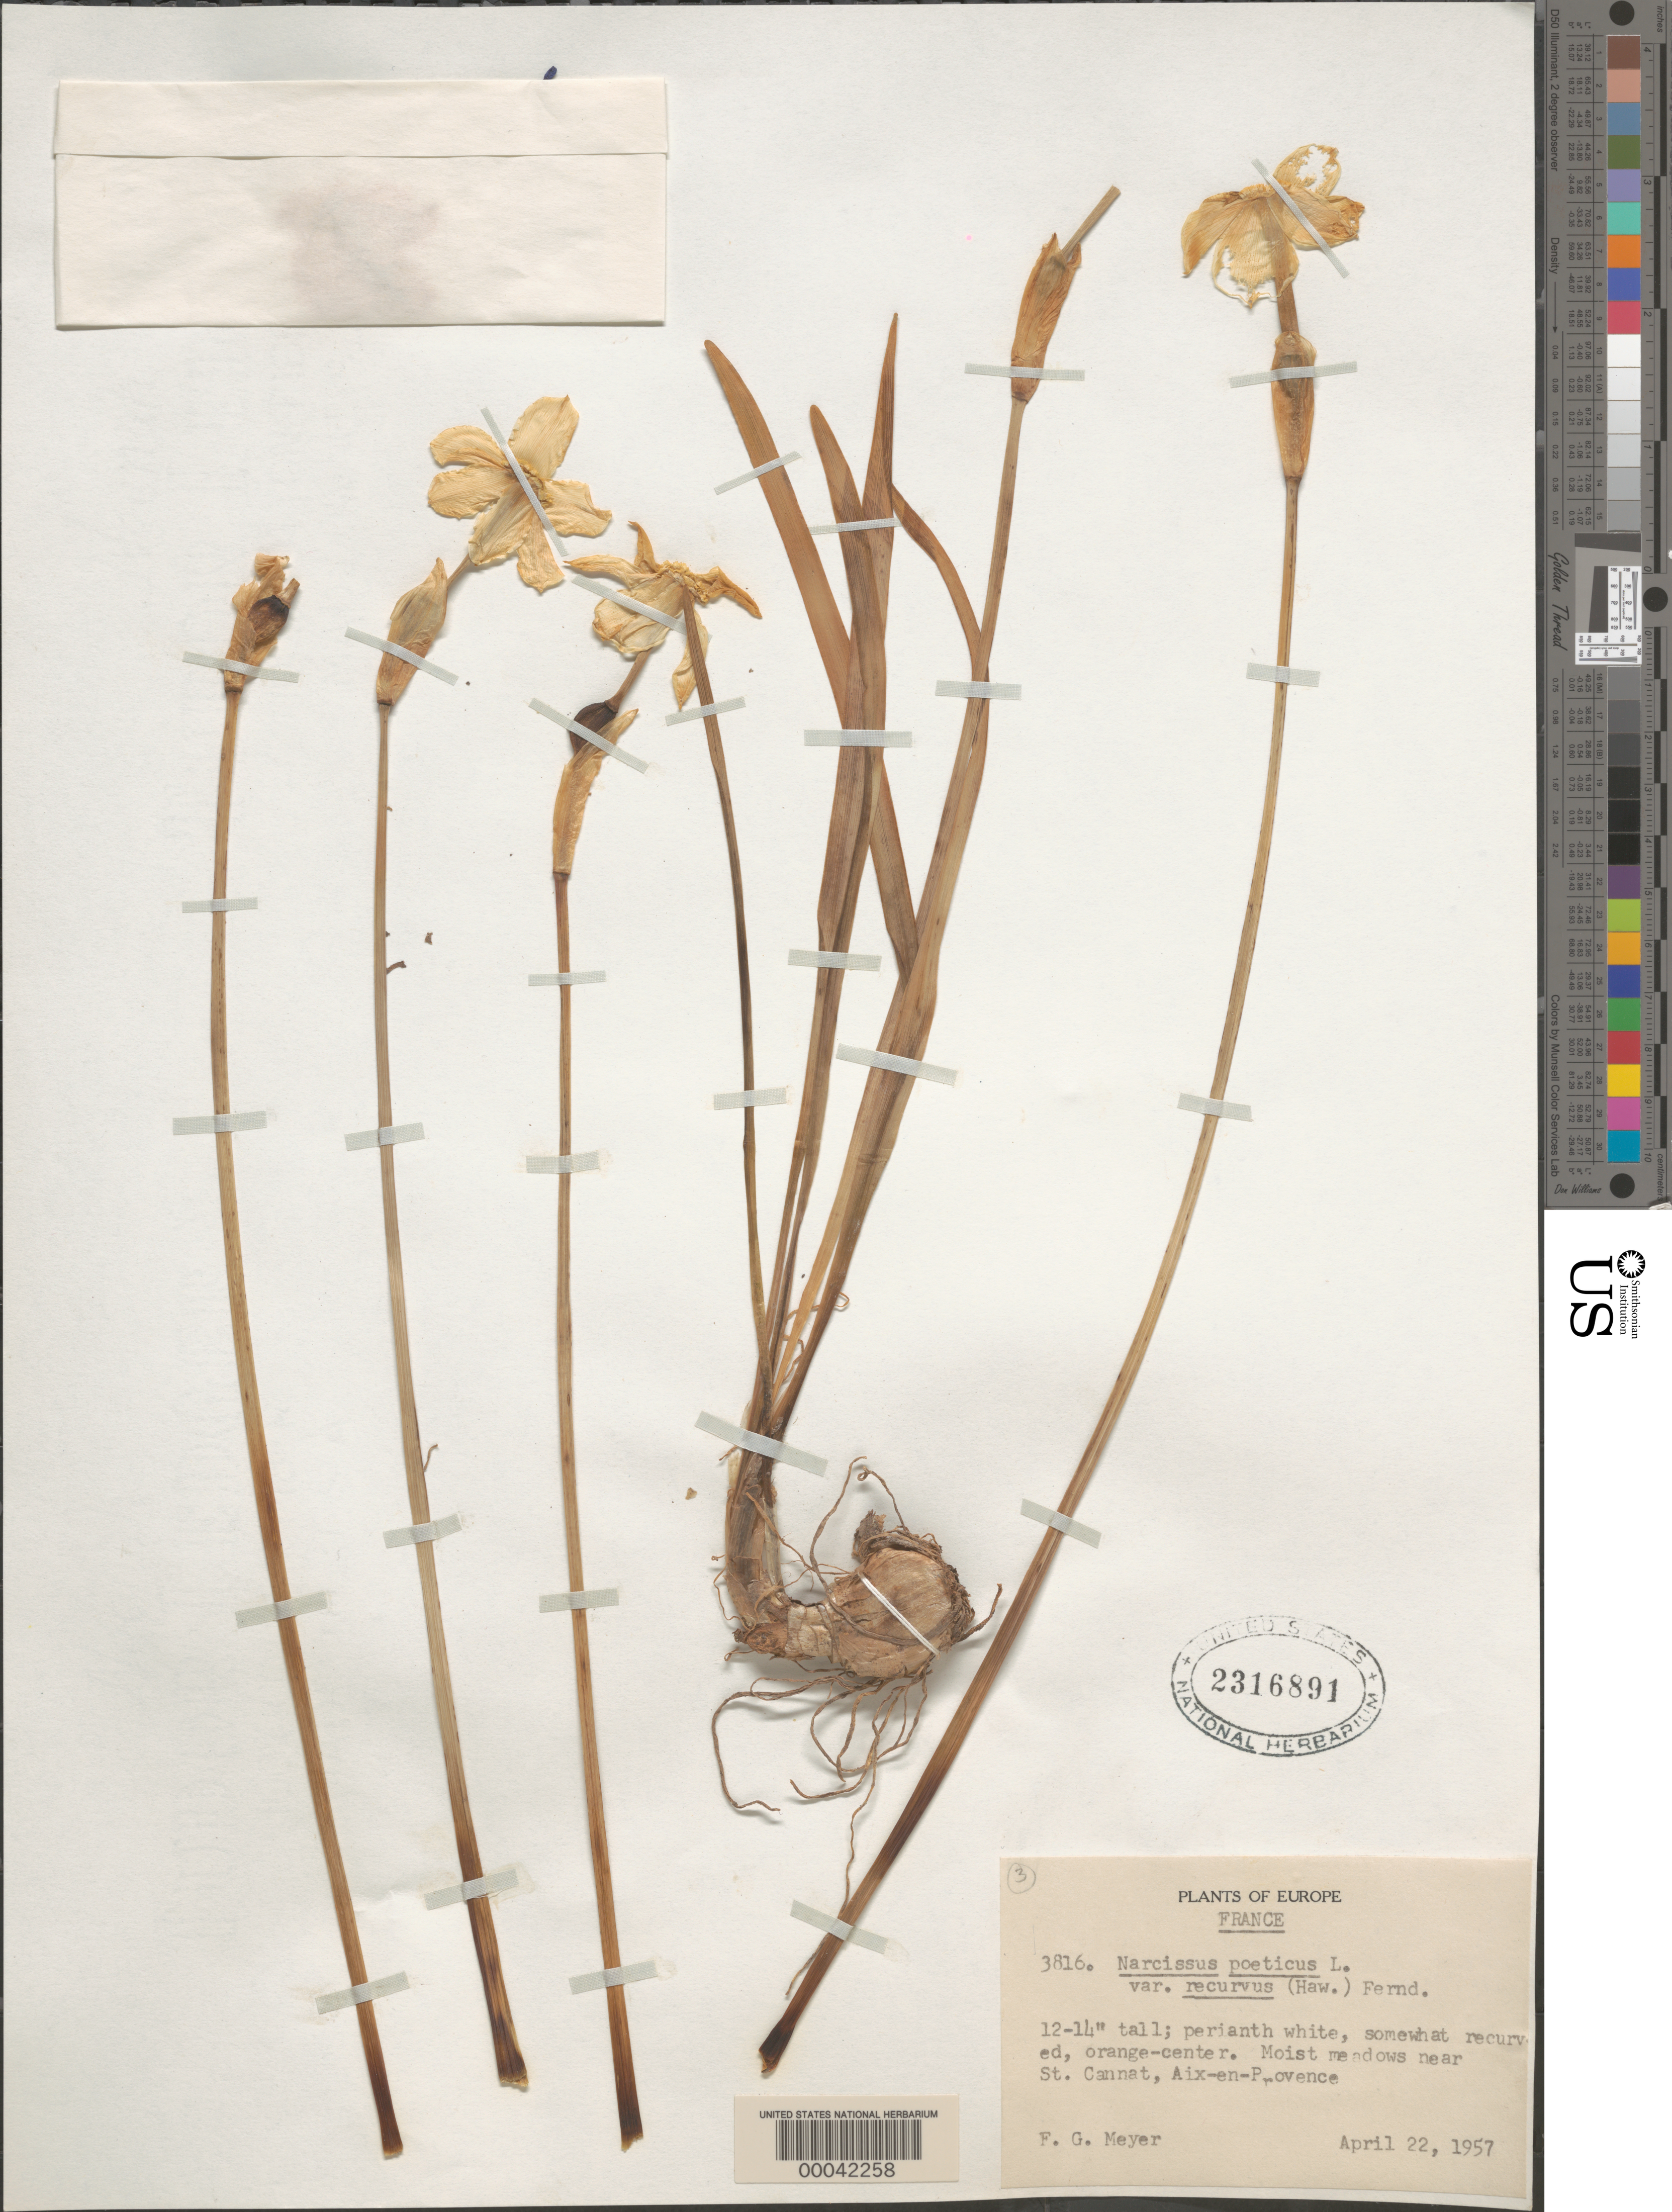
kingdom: Plantae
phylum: Tracheophyta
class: Liliopsida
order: Asparagales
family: Amaryllidaceae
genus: Narcissus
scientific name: Narcissus poeticus var. recurvus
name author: (Haw.) Baker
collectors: F. G. Meyer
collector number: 3816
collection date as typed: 22 Apr 1957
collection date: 1957-04-22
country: France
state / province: Provence-Alpes-Côte d'Azur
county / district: Bouches-du-Rhône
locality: Aix-en-provence, near st. cannat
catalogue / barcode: US 2316891